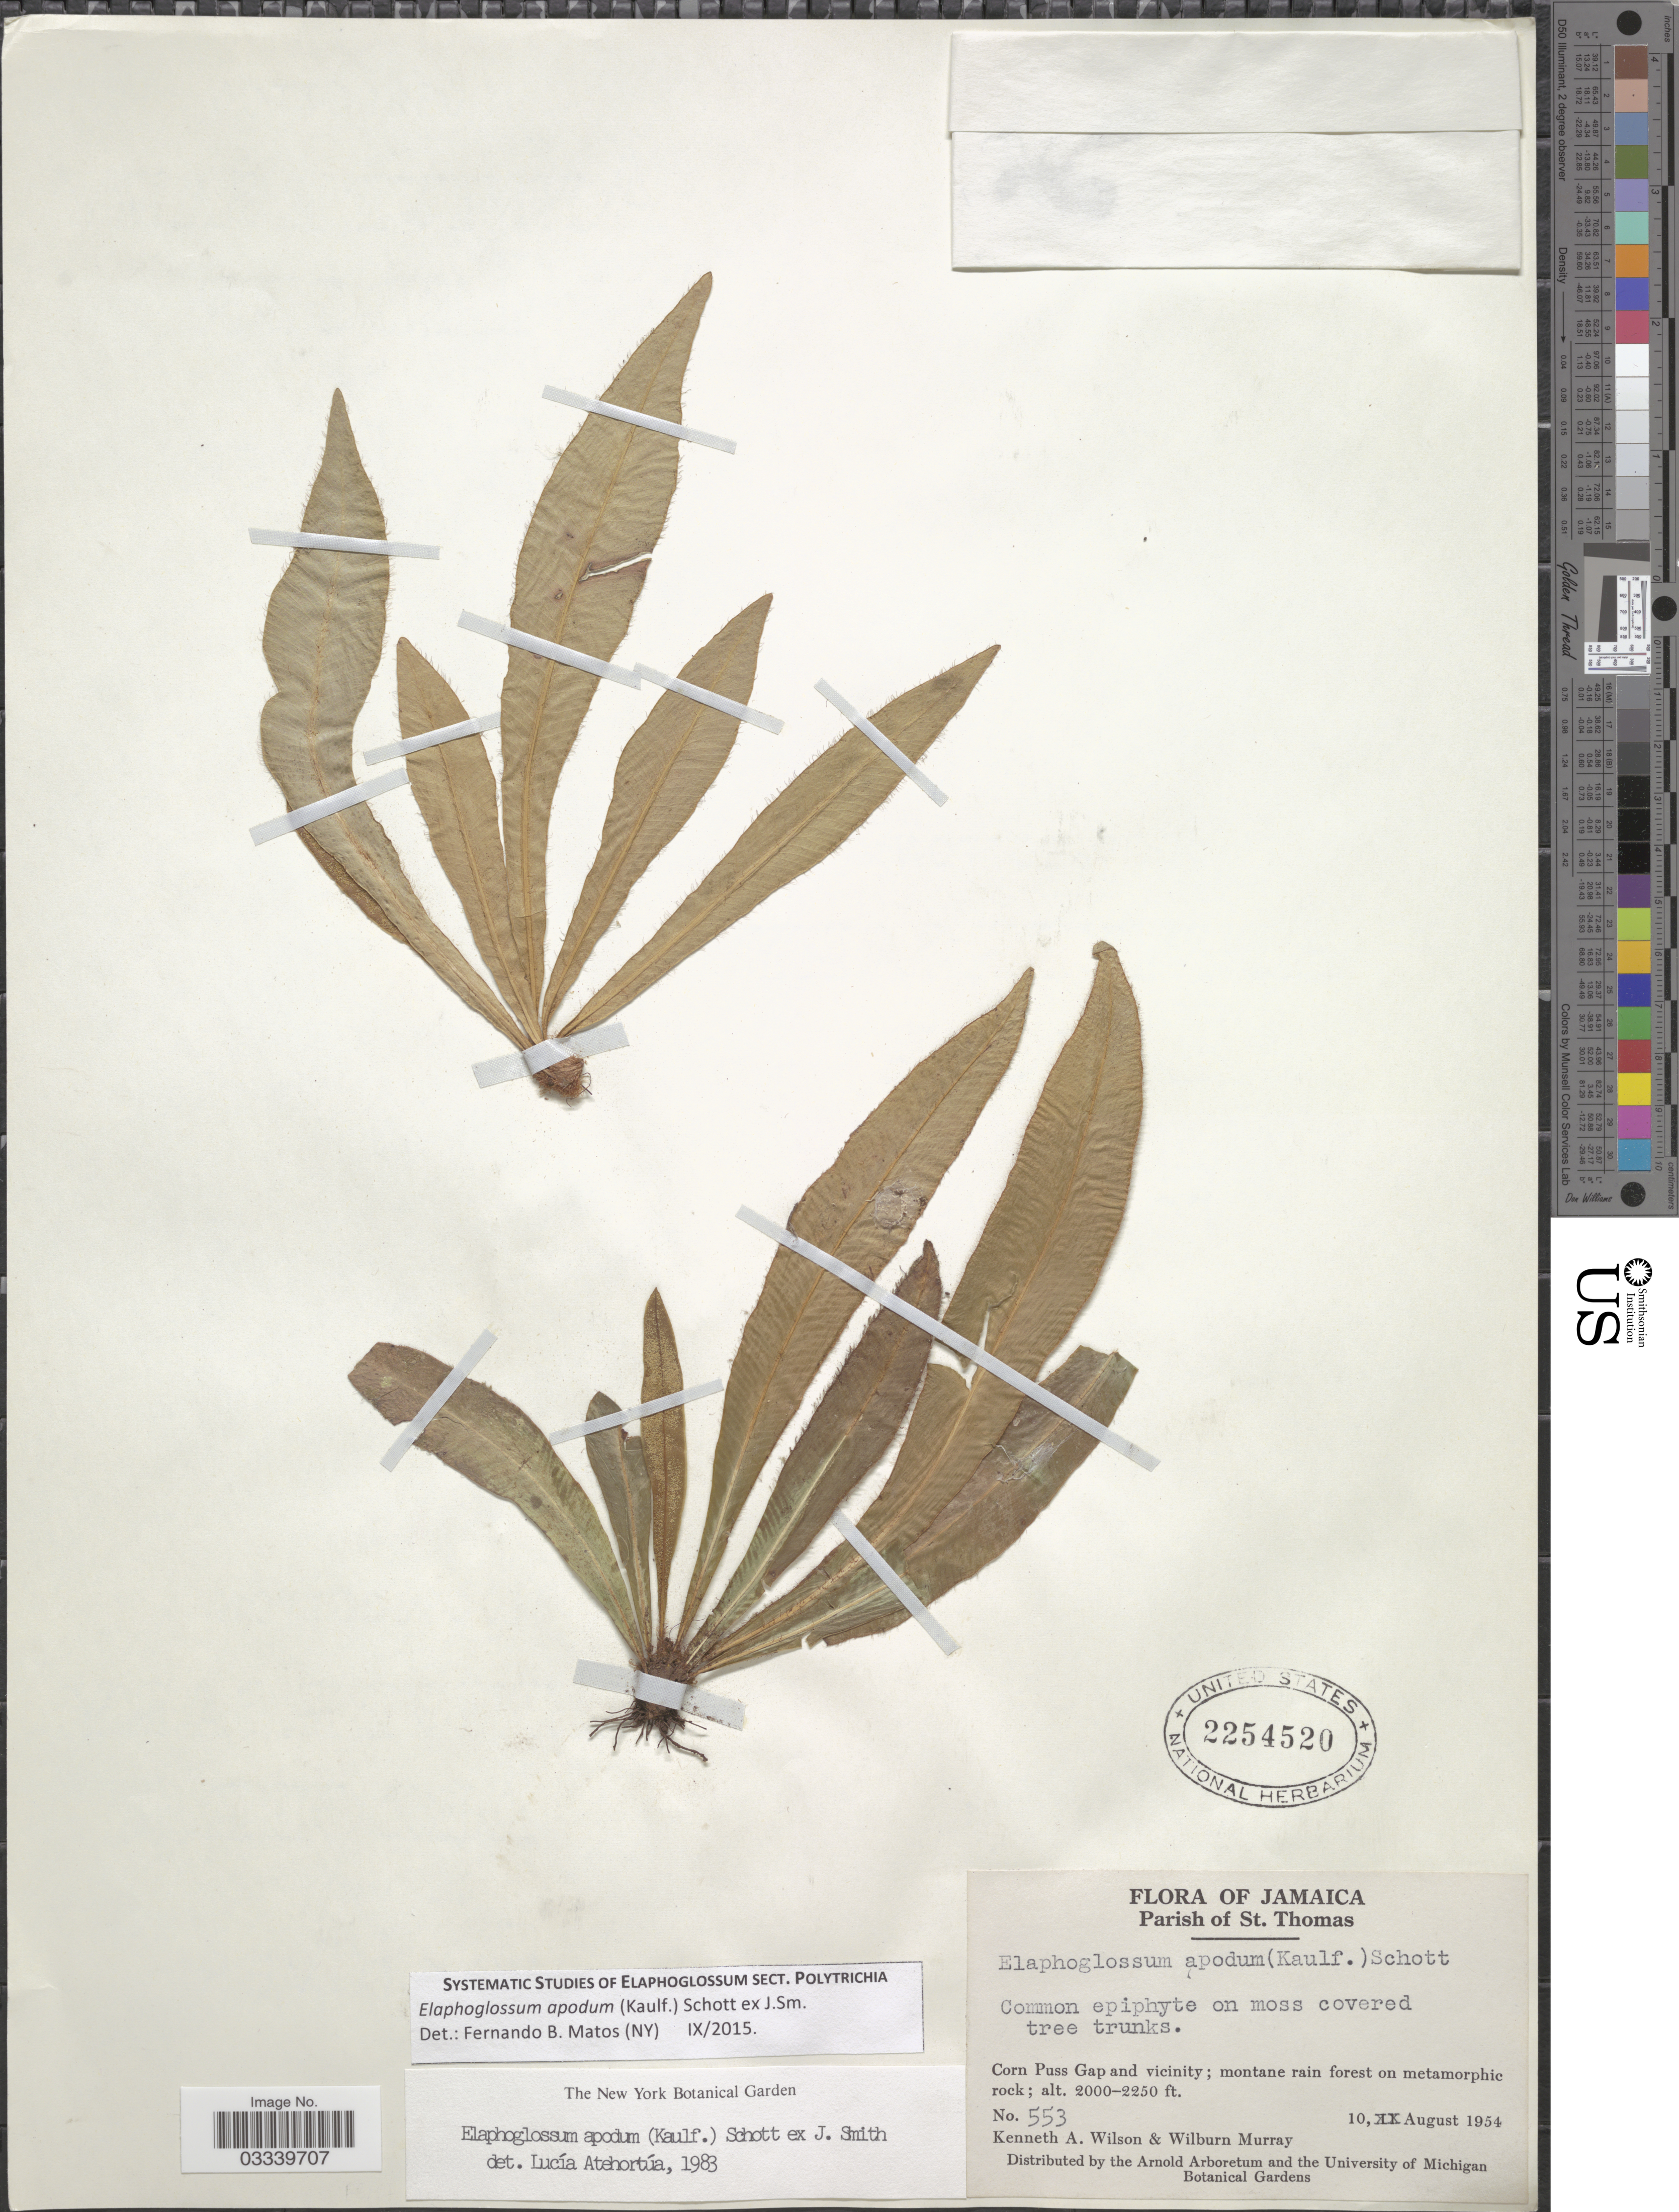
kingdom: Plantae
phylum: Tracheophyta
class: Polypodiopsida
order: Polypodiales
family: Dryopteridaceae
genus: Elaphoglossum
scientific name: Elaphoglossum apodum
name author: (Kaulf.) Schott ex J. Sm.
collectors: K. A. Wilson & W. Murray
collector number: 553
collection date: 1954-08-10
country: Jamaica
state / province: Saint Thomas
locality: Parish of St. Thomas. Corn Puss Gap and vicinity.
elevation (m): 610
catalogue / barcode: US 2254520